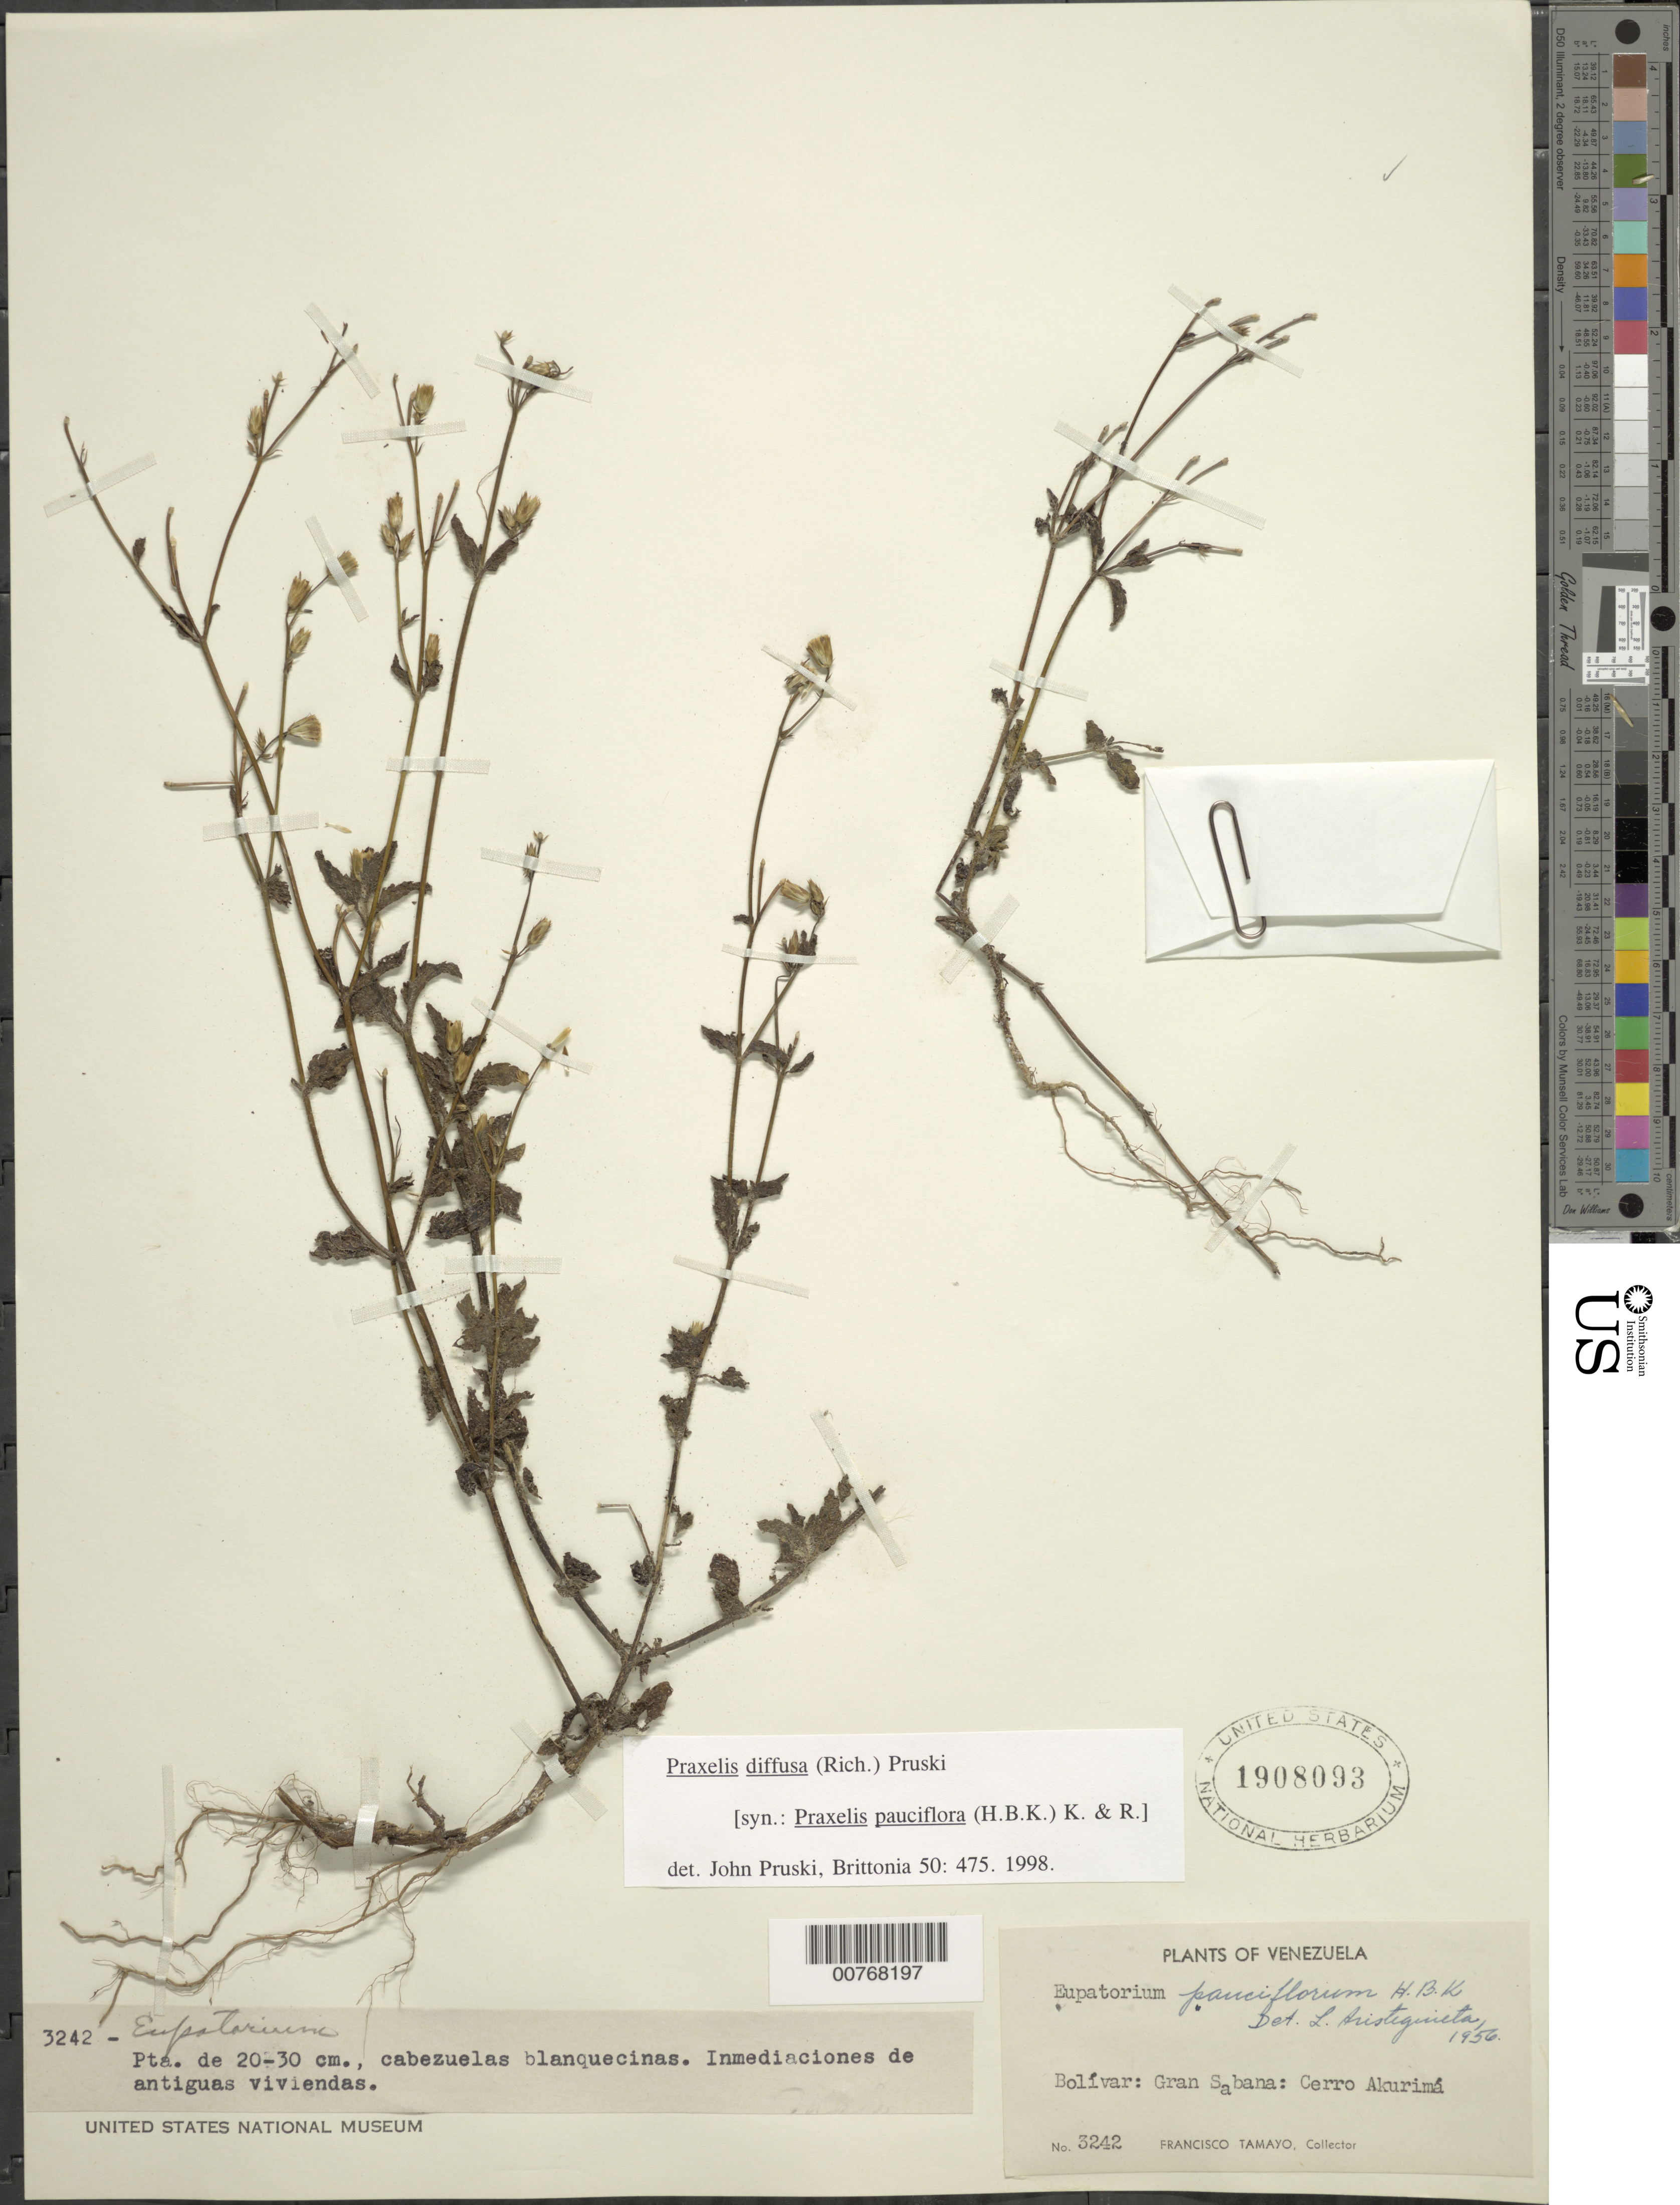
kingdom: Plantae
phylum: Tracheophyta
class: Magnoliopsida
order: Asterales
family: Asteraceae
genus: Praxelis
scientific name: Praxelis diffusa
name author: (Rich.) Pruski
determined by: Aristeguieta, L.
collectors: F. Tamayo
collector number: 3242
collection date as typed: Mar-46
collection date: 1946-03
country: Venezuela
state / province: Bolívar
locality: Gran Sabana, Cerro Akurimá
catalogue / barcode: US 1908093